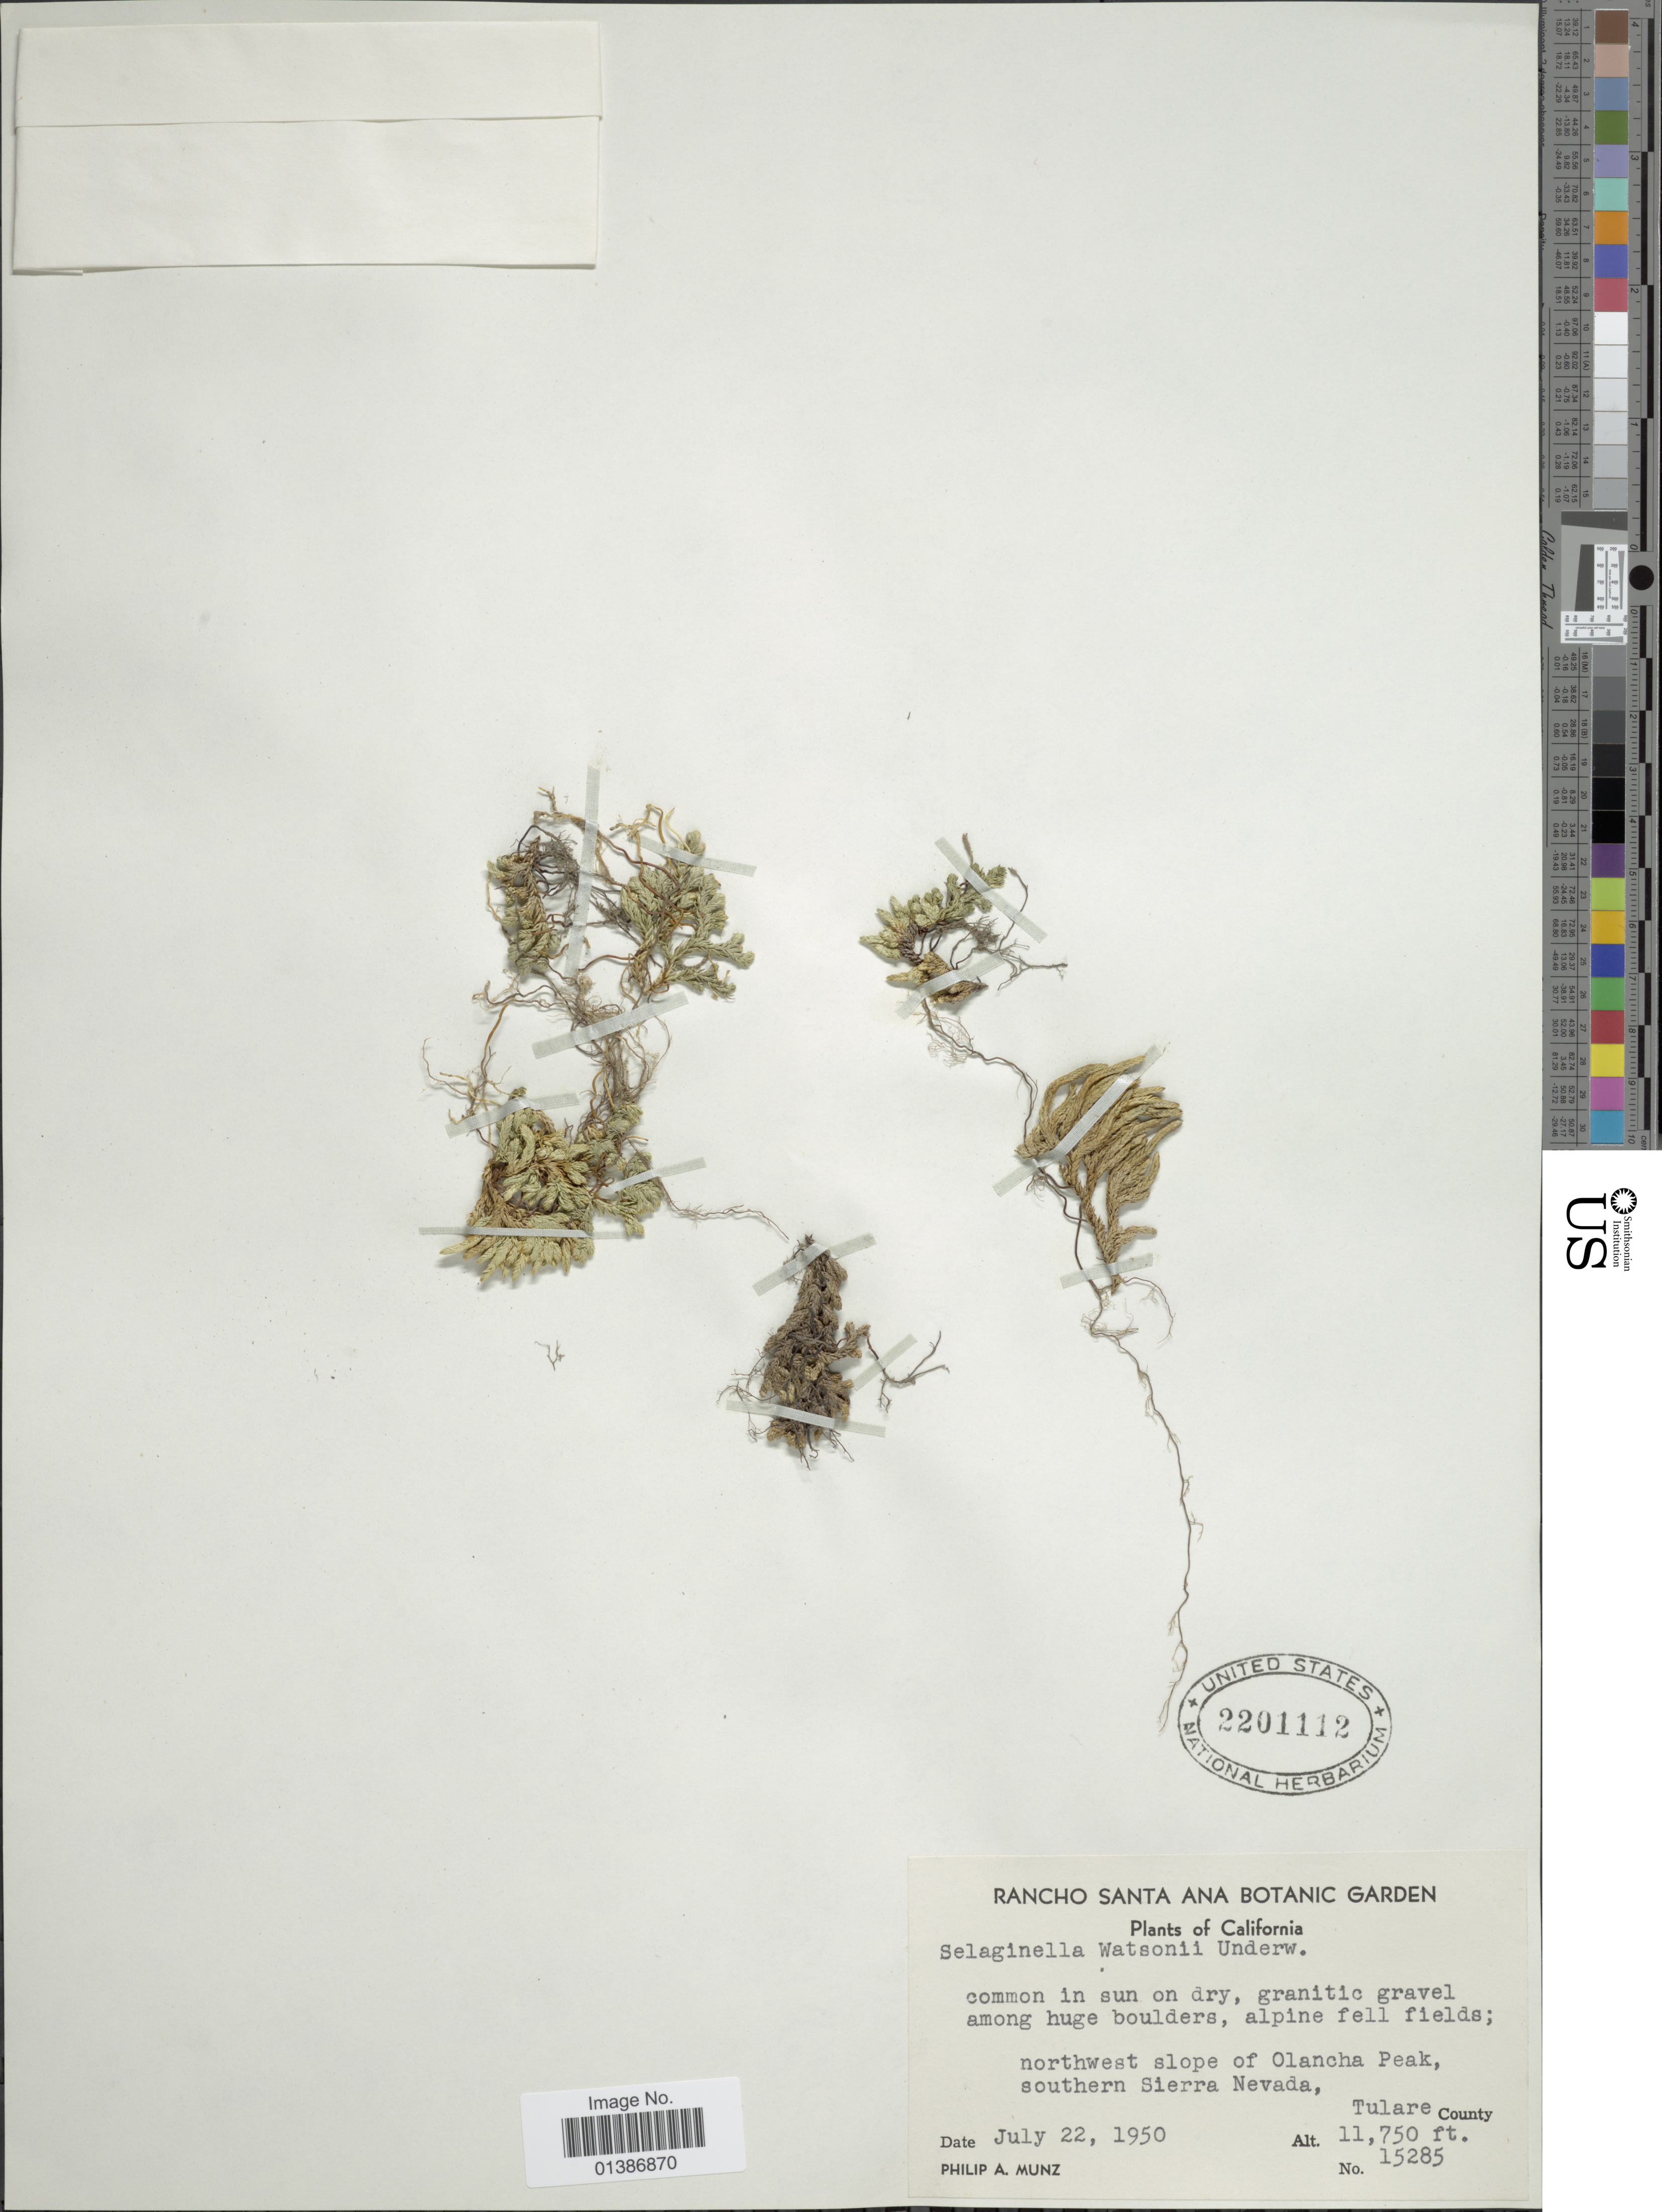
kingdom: Plantae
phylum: Tracheophyta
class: Lycopodiopsida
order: Selaginellales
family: Selaginellaceae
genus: Selaginella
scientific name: Selaginella watsonii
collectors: P. A. Munz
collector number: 15285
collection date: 1950-07-22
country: United States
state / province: California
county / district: Tulare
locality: Northwest slope of Olancha Peak, southern Sierra Nevada, Tulare County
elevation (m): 3581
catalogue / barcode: US 2201112